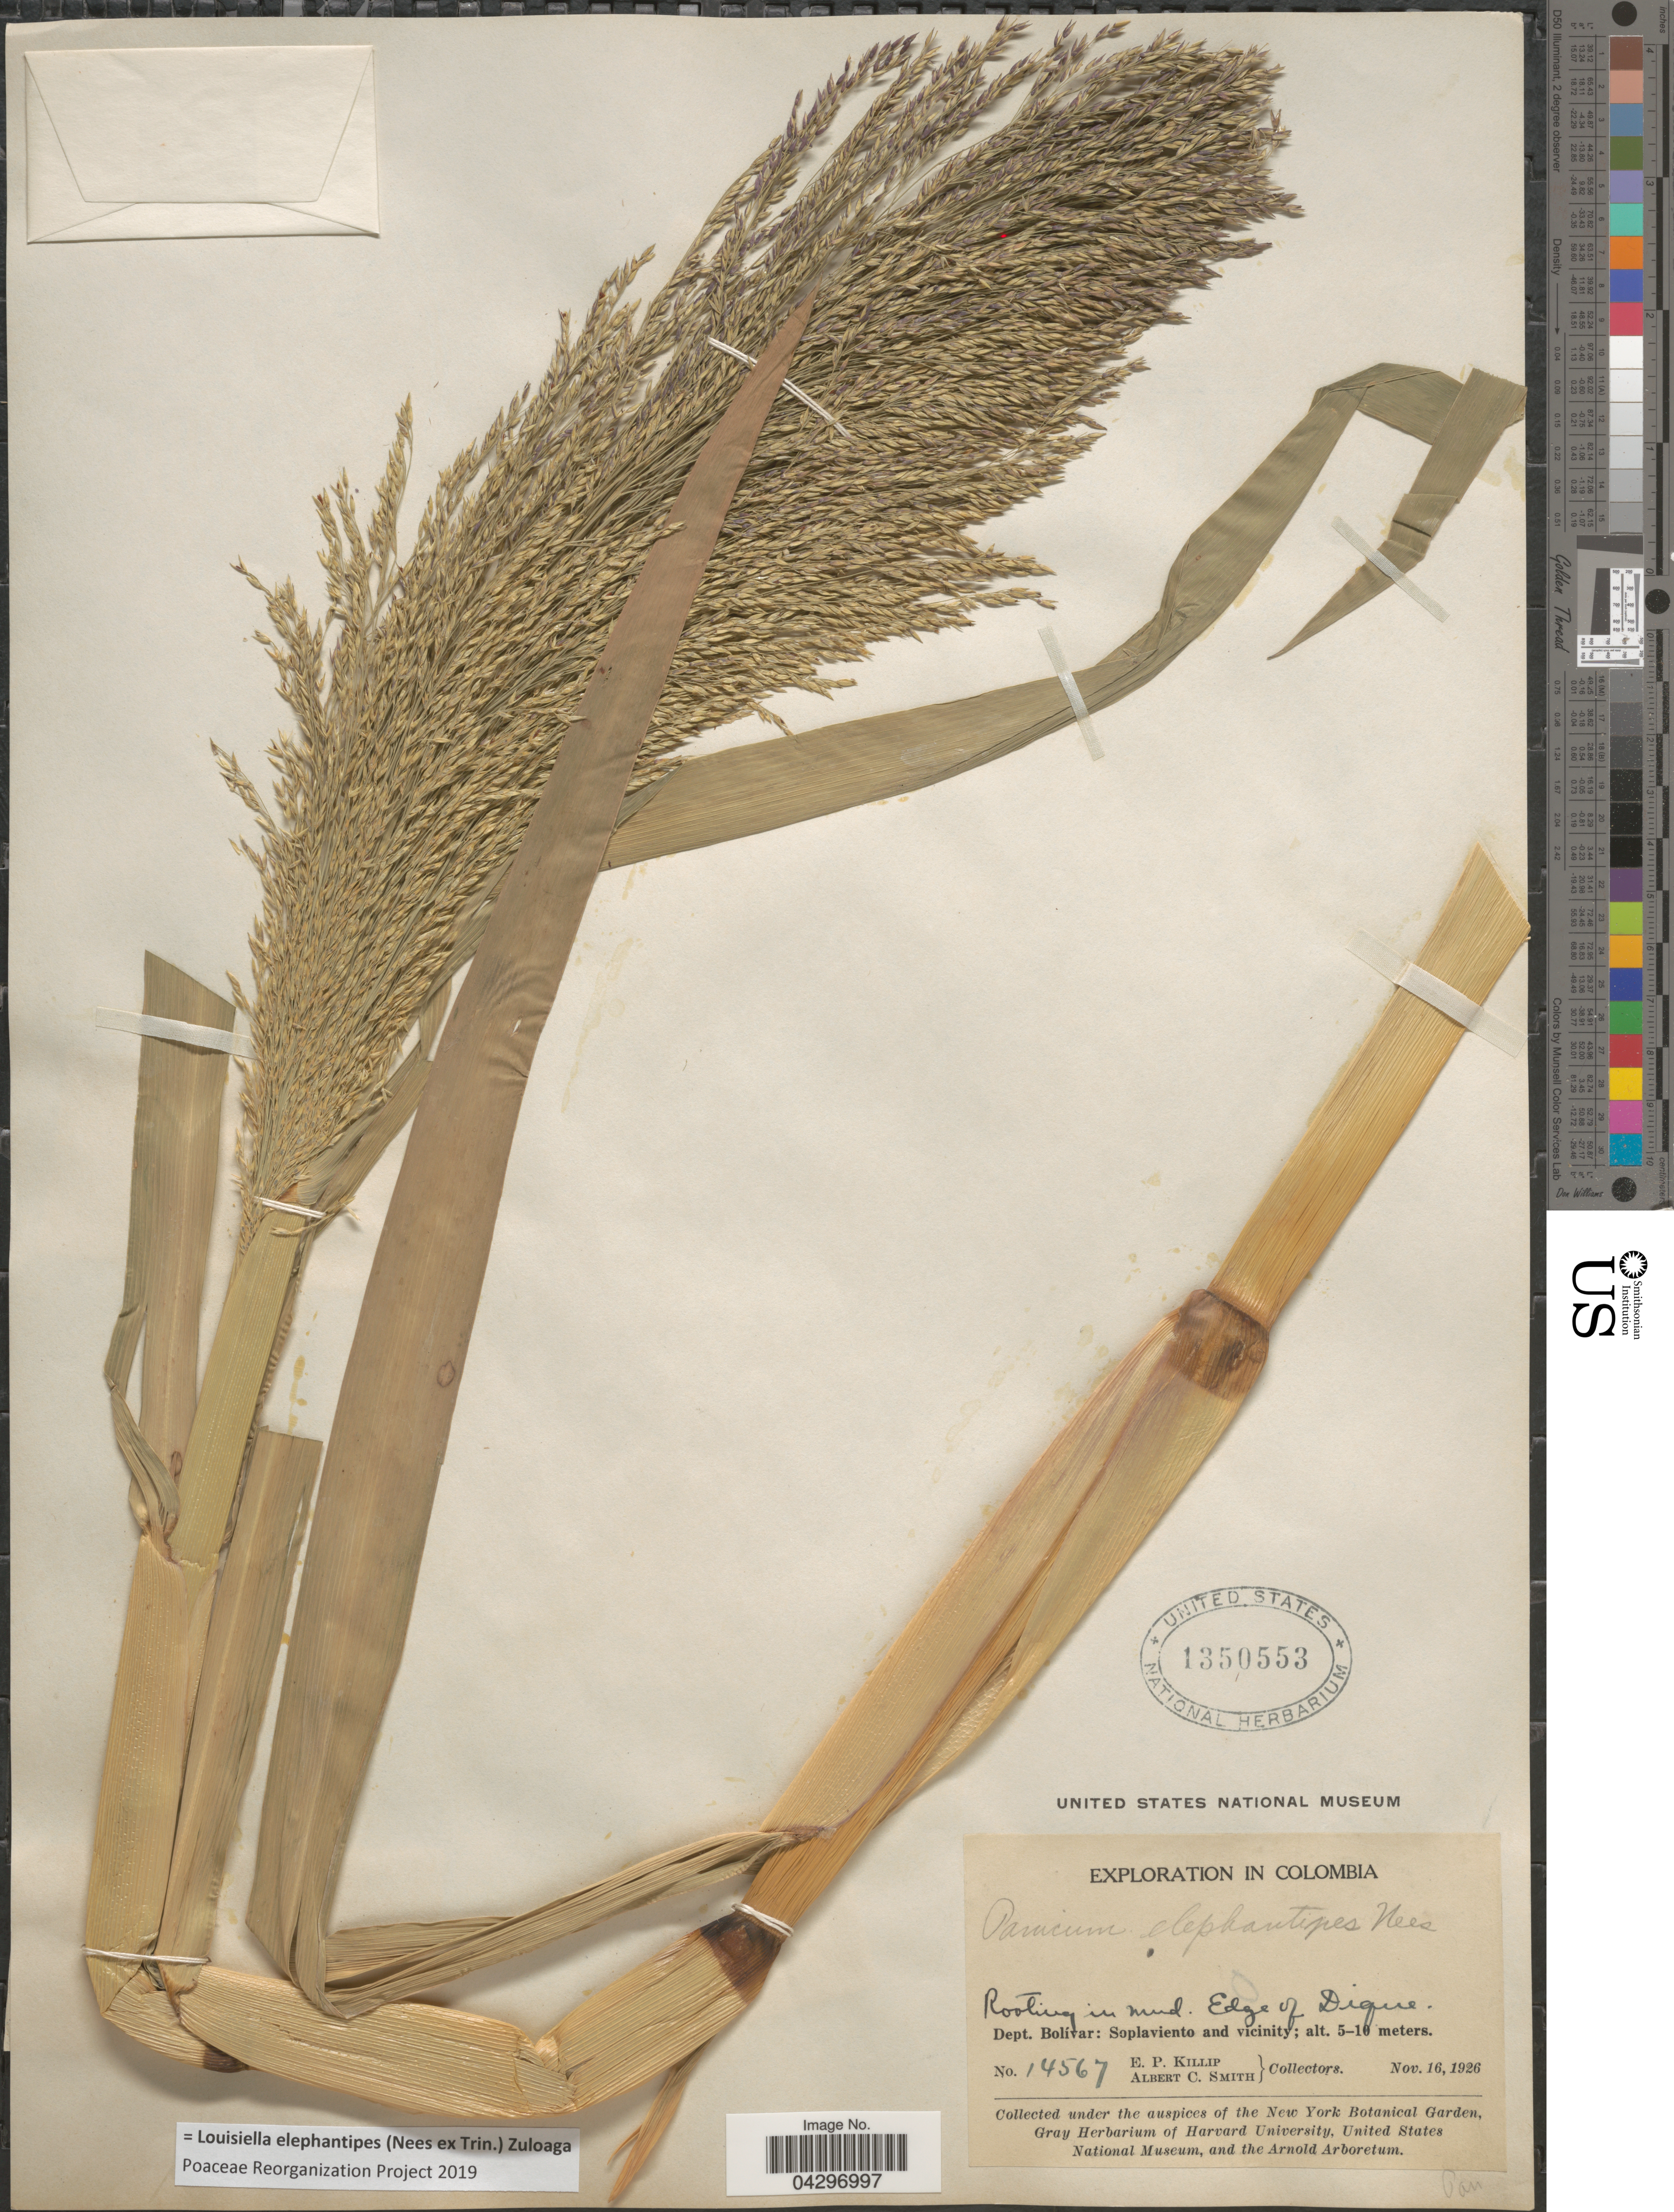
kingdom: Plantae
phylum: Tracheophyta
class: Liliopsida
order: Poales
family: Poaceae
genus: Louisiella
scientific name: Louisiella elephantipes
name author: (Nees ex Trin.) Zuloaga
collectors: E. P. Killip & A. C. Smith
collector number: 14567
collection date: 1926-11-16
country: Colombia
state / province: Bolívar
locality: Exploration in Colombia. Edge of Dique. Dept. Bolívar: Soplaviento and vicinity.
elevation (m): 5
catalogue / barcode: US 1350553